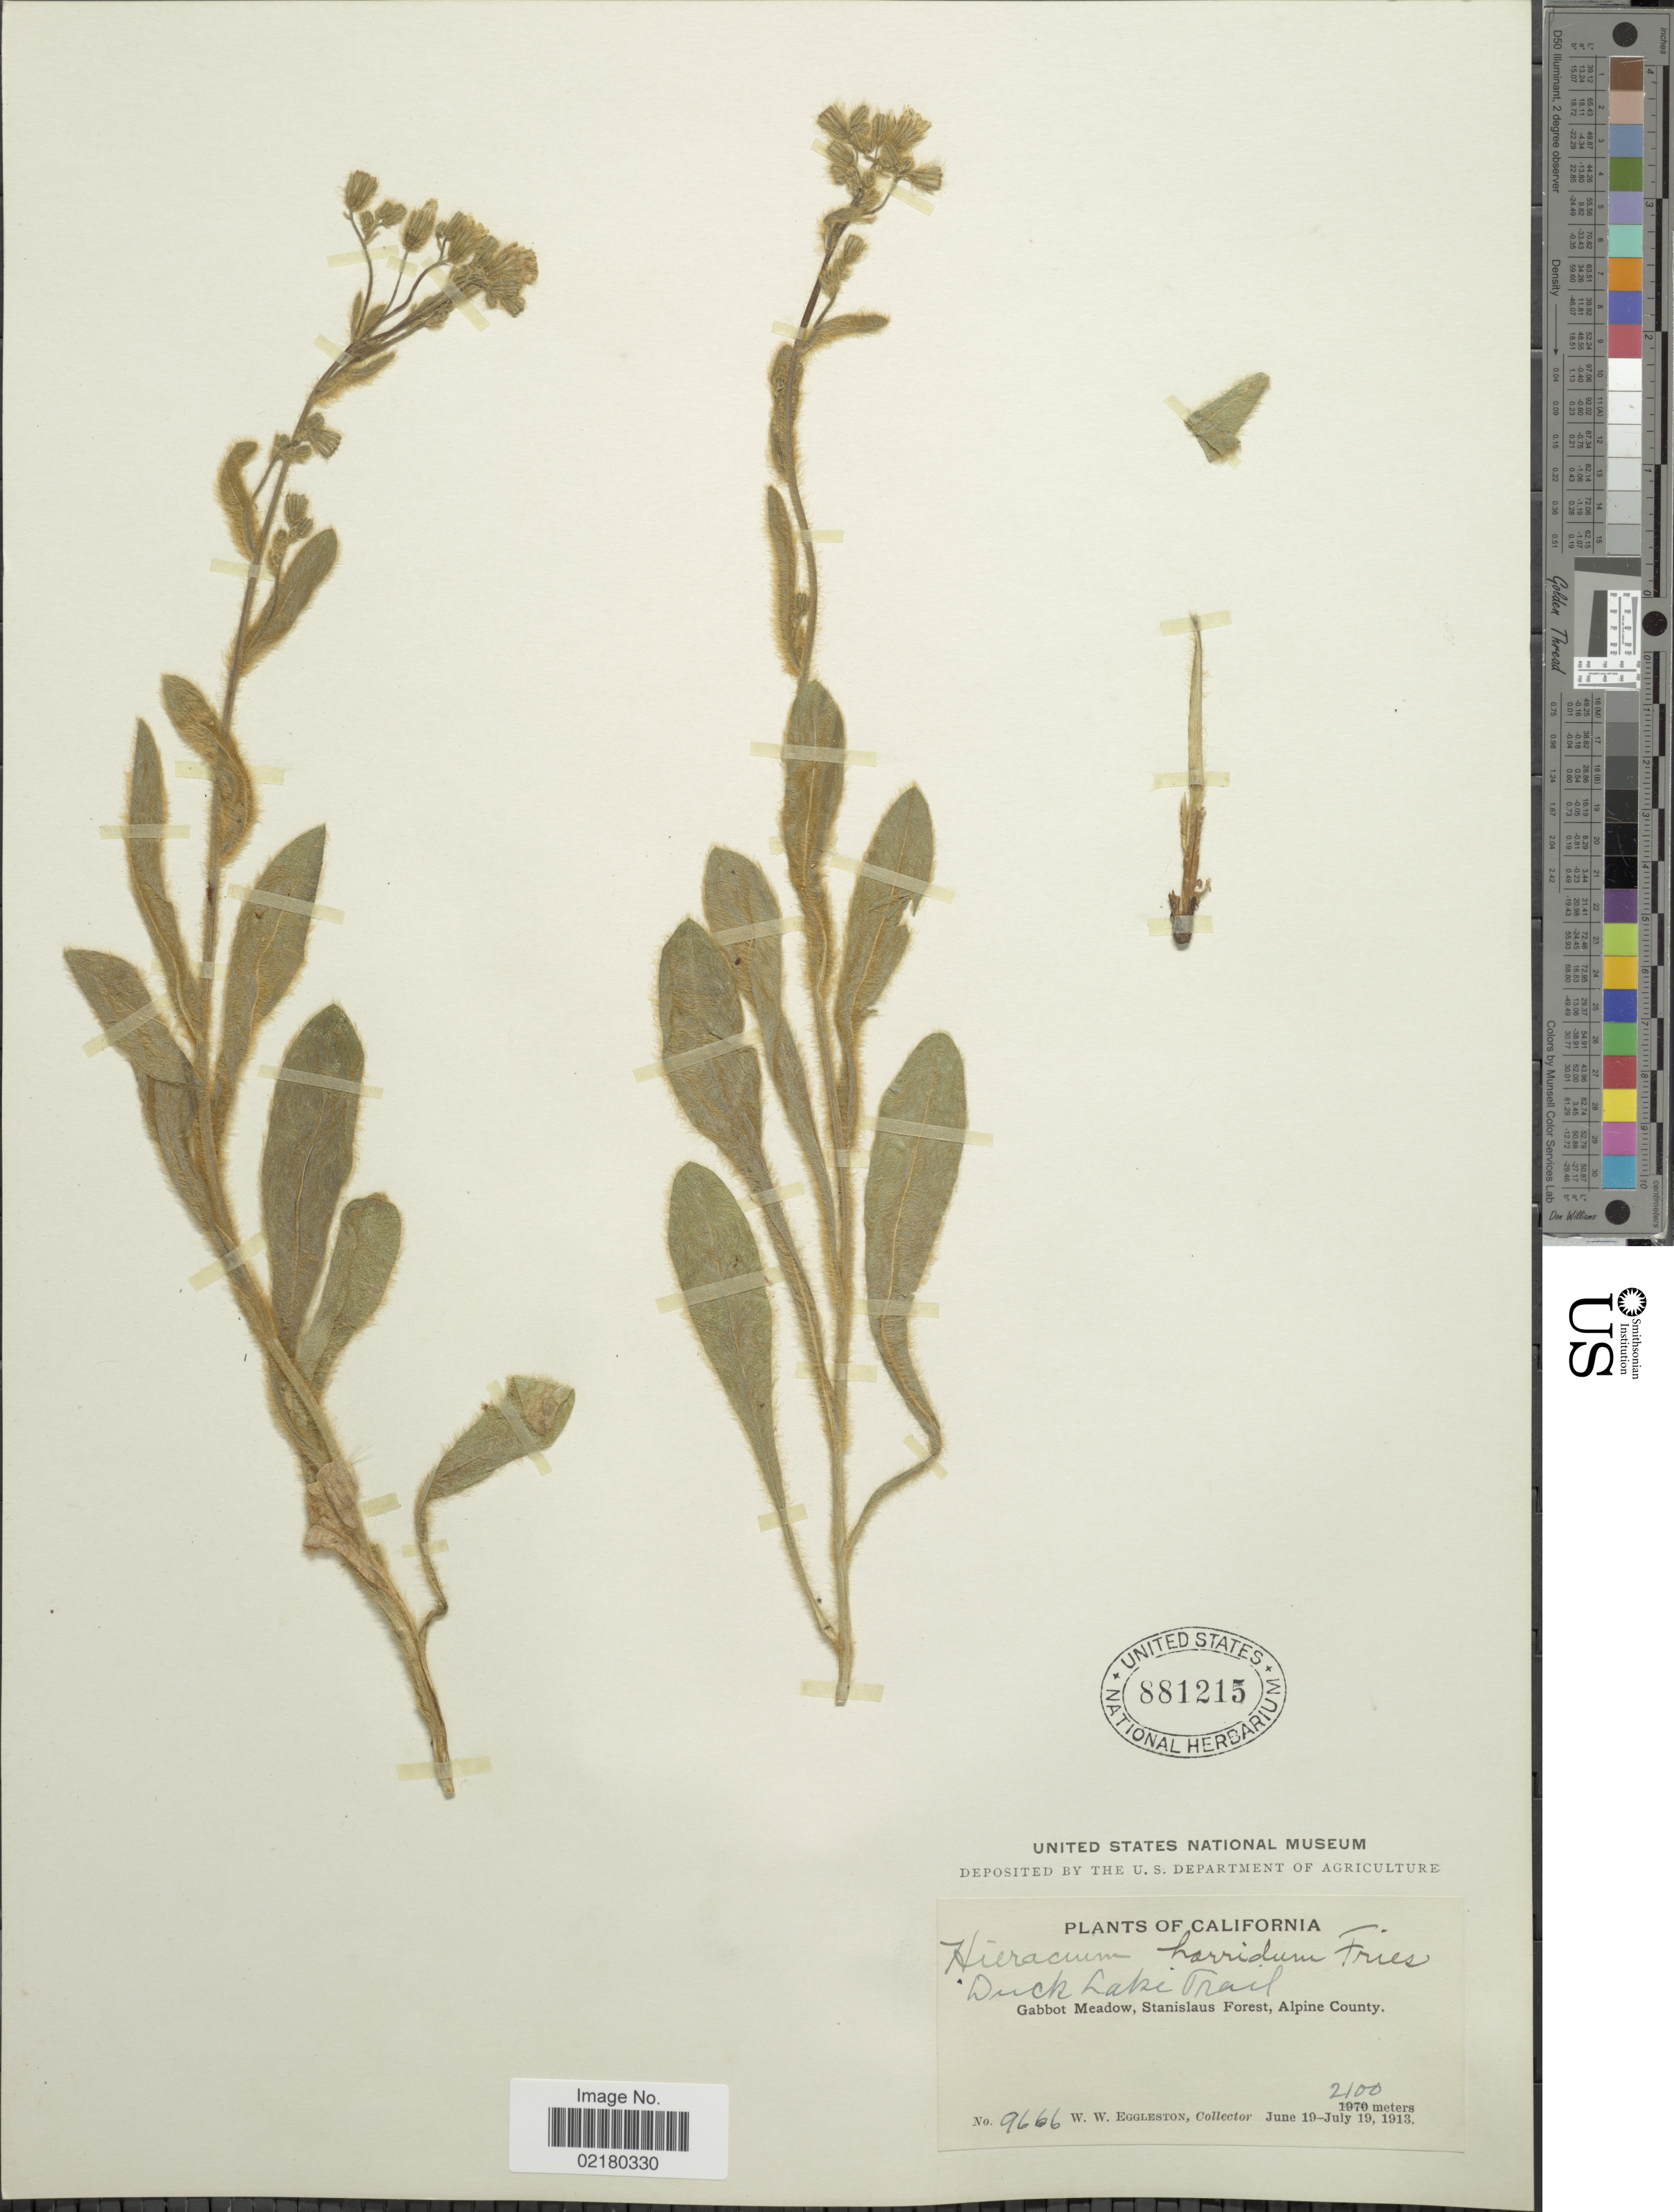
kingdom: Plantae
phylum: Tracheophyta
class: Magnoliopsida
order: Asterales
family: Asteraceae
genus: Hieracium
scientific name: Hieracium horridum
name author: Fr.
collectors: W. W. Eggleston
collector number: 9666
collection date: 1913-06-19/1913-07-19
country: United States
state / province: California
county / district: Alpine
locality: Duck Lake Trail, gabbot Meadow, Stanislaus Forest, Alpine County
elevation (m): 2100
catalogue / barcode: US 881215